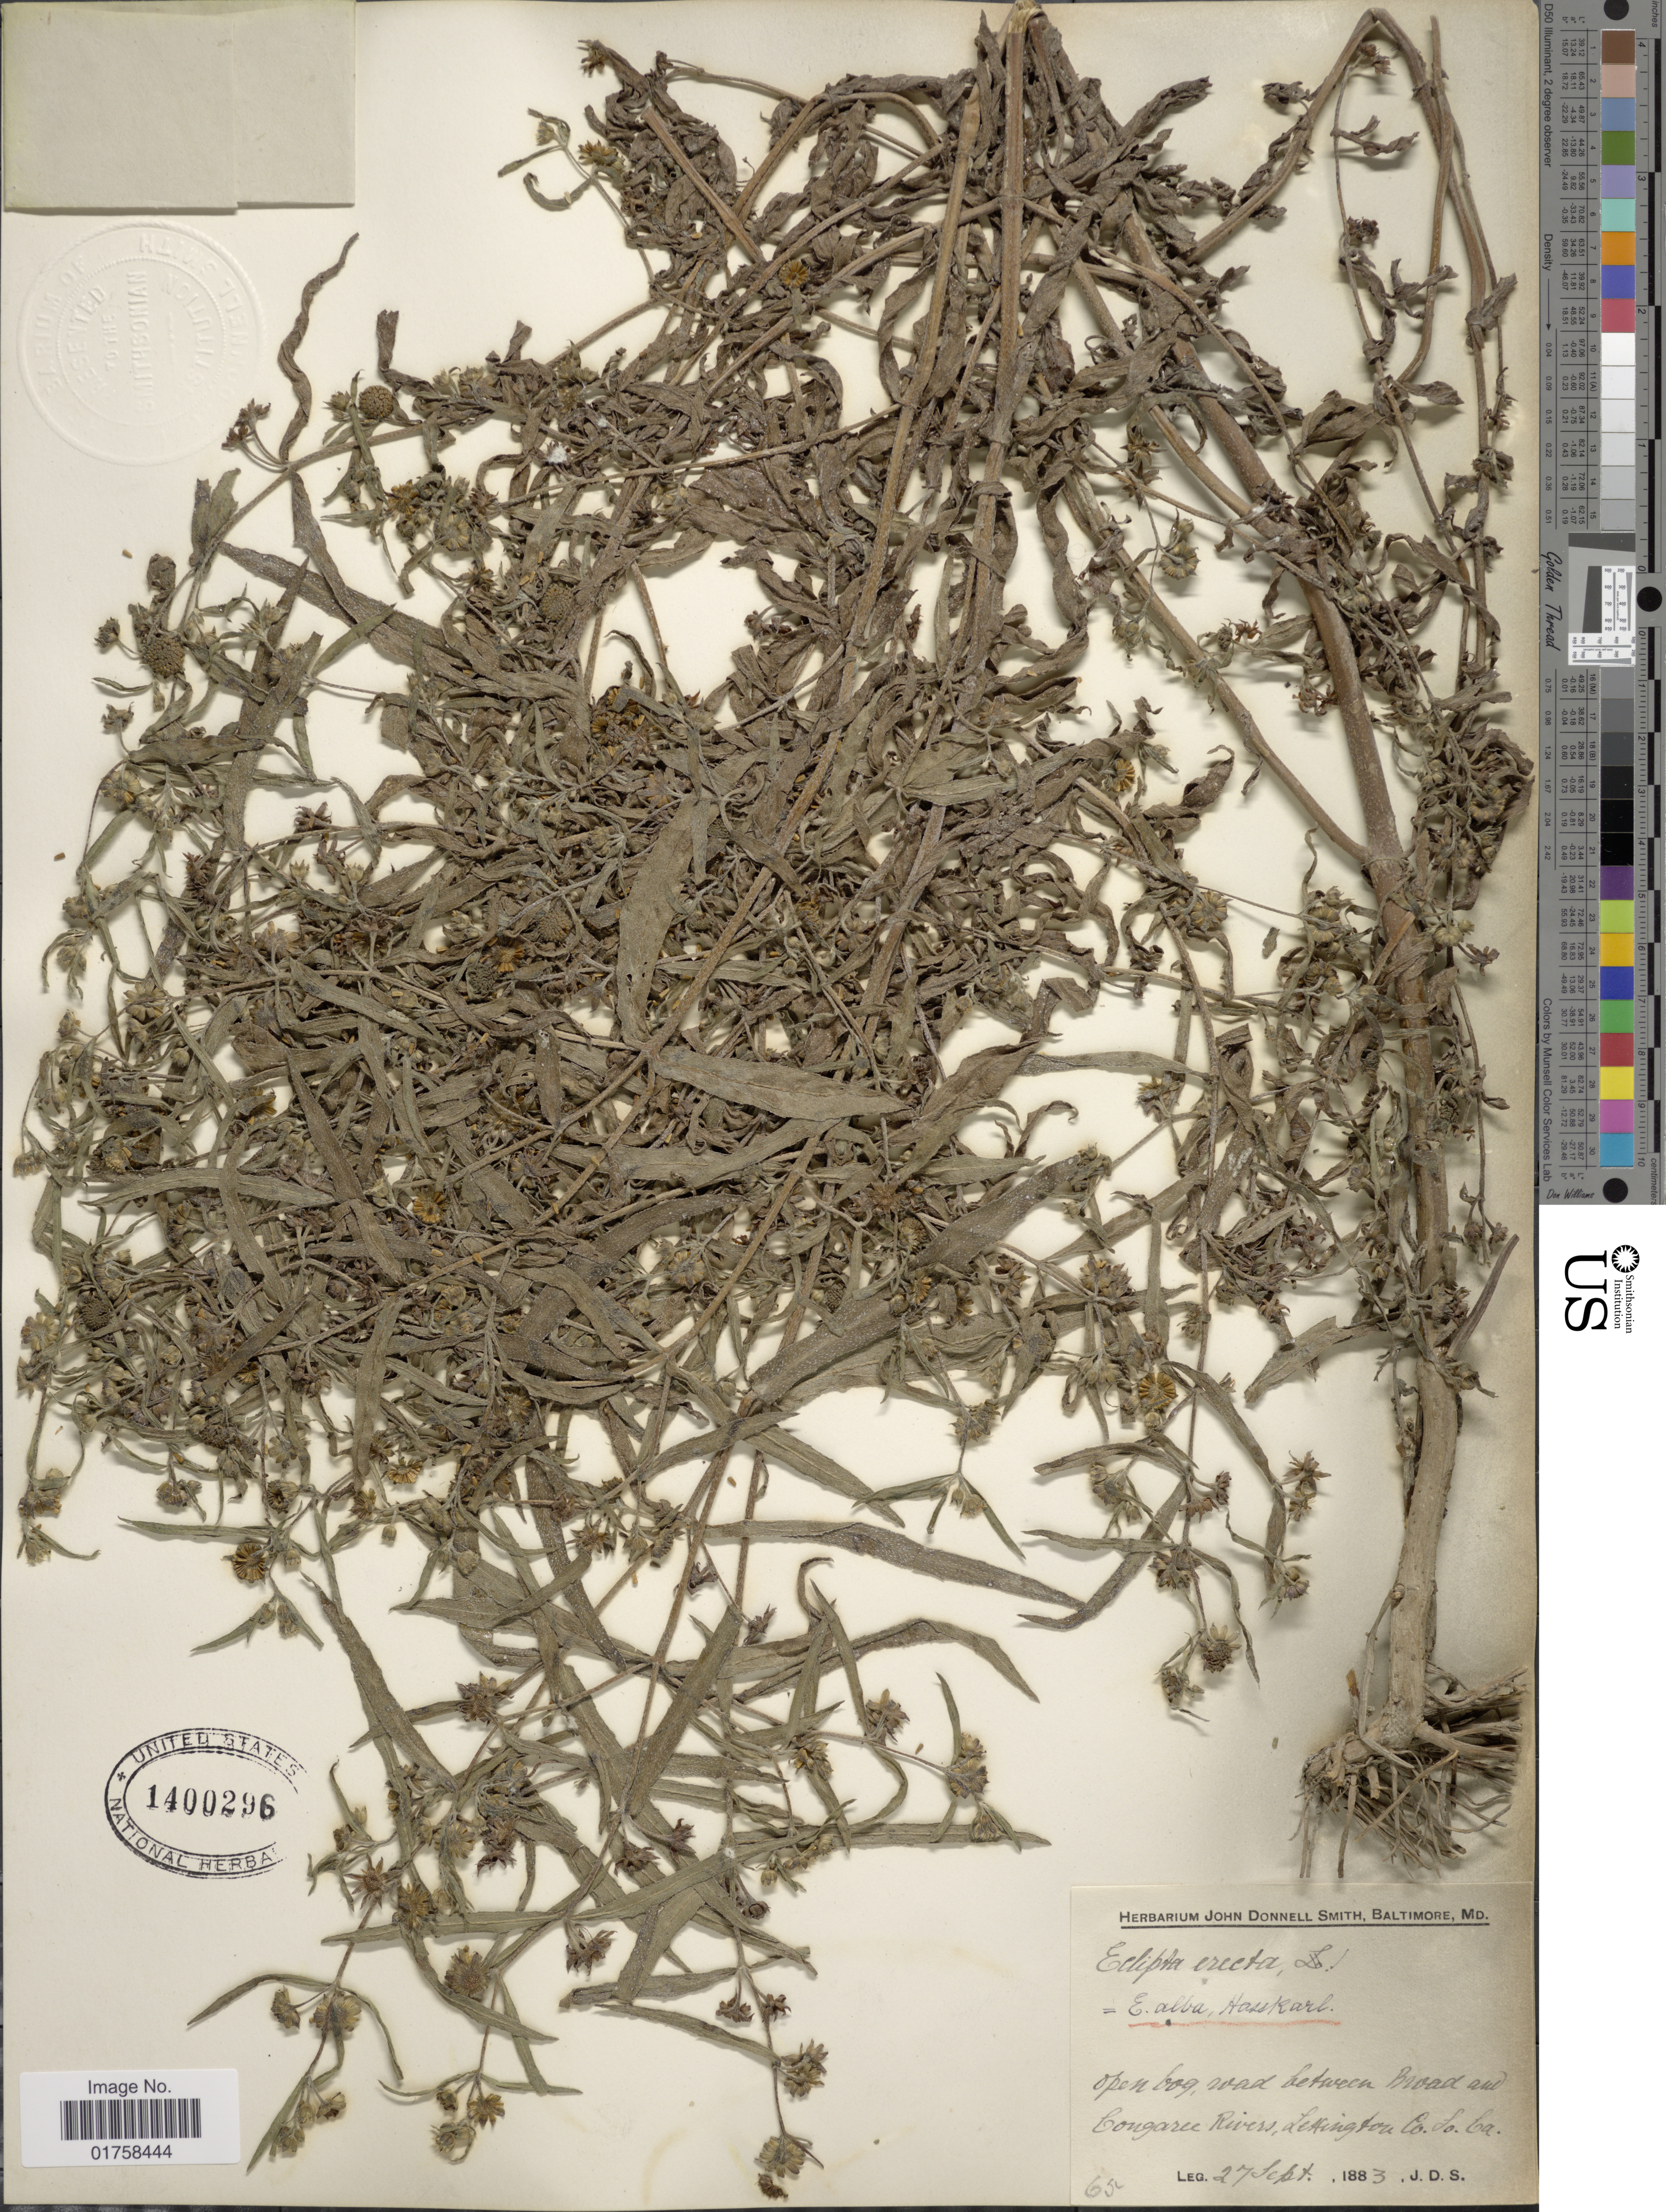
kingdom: Plantae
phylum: Tracheophyta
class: Magnoliopsida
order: Asterales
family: Asteraceae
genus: Eclipta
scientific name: Eclipta alba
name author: (L.) Hassk.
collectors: J. Donnell Smith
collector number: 65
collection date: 1883-09-27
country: United States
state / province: South Carolina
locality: Open bog, wad between Broad and Congaree Rivers, Levinton Co. So. Ca.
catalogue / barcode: US 1400296